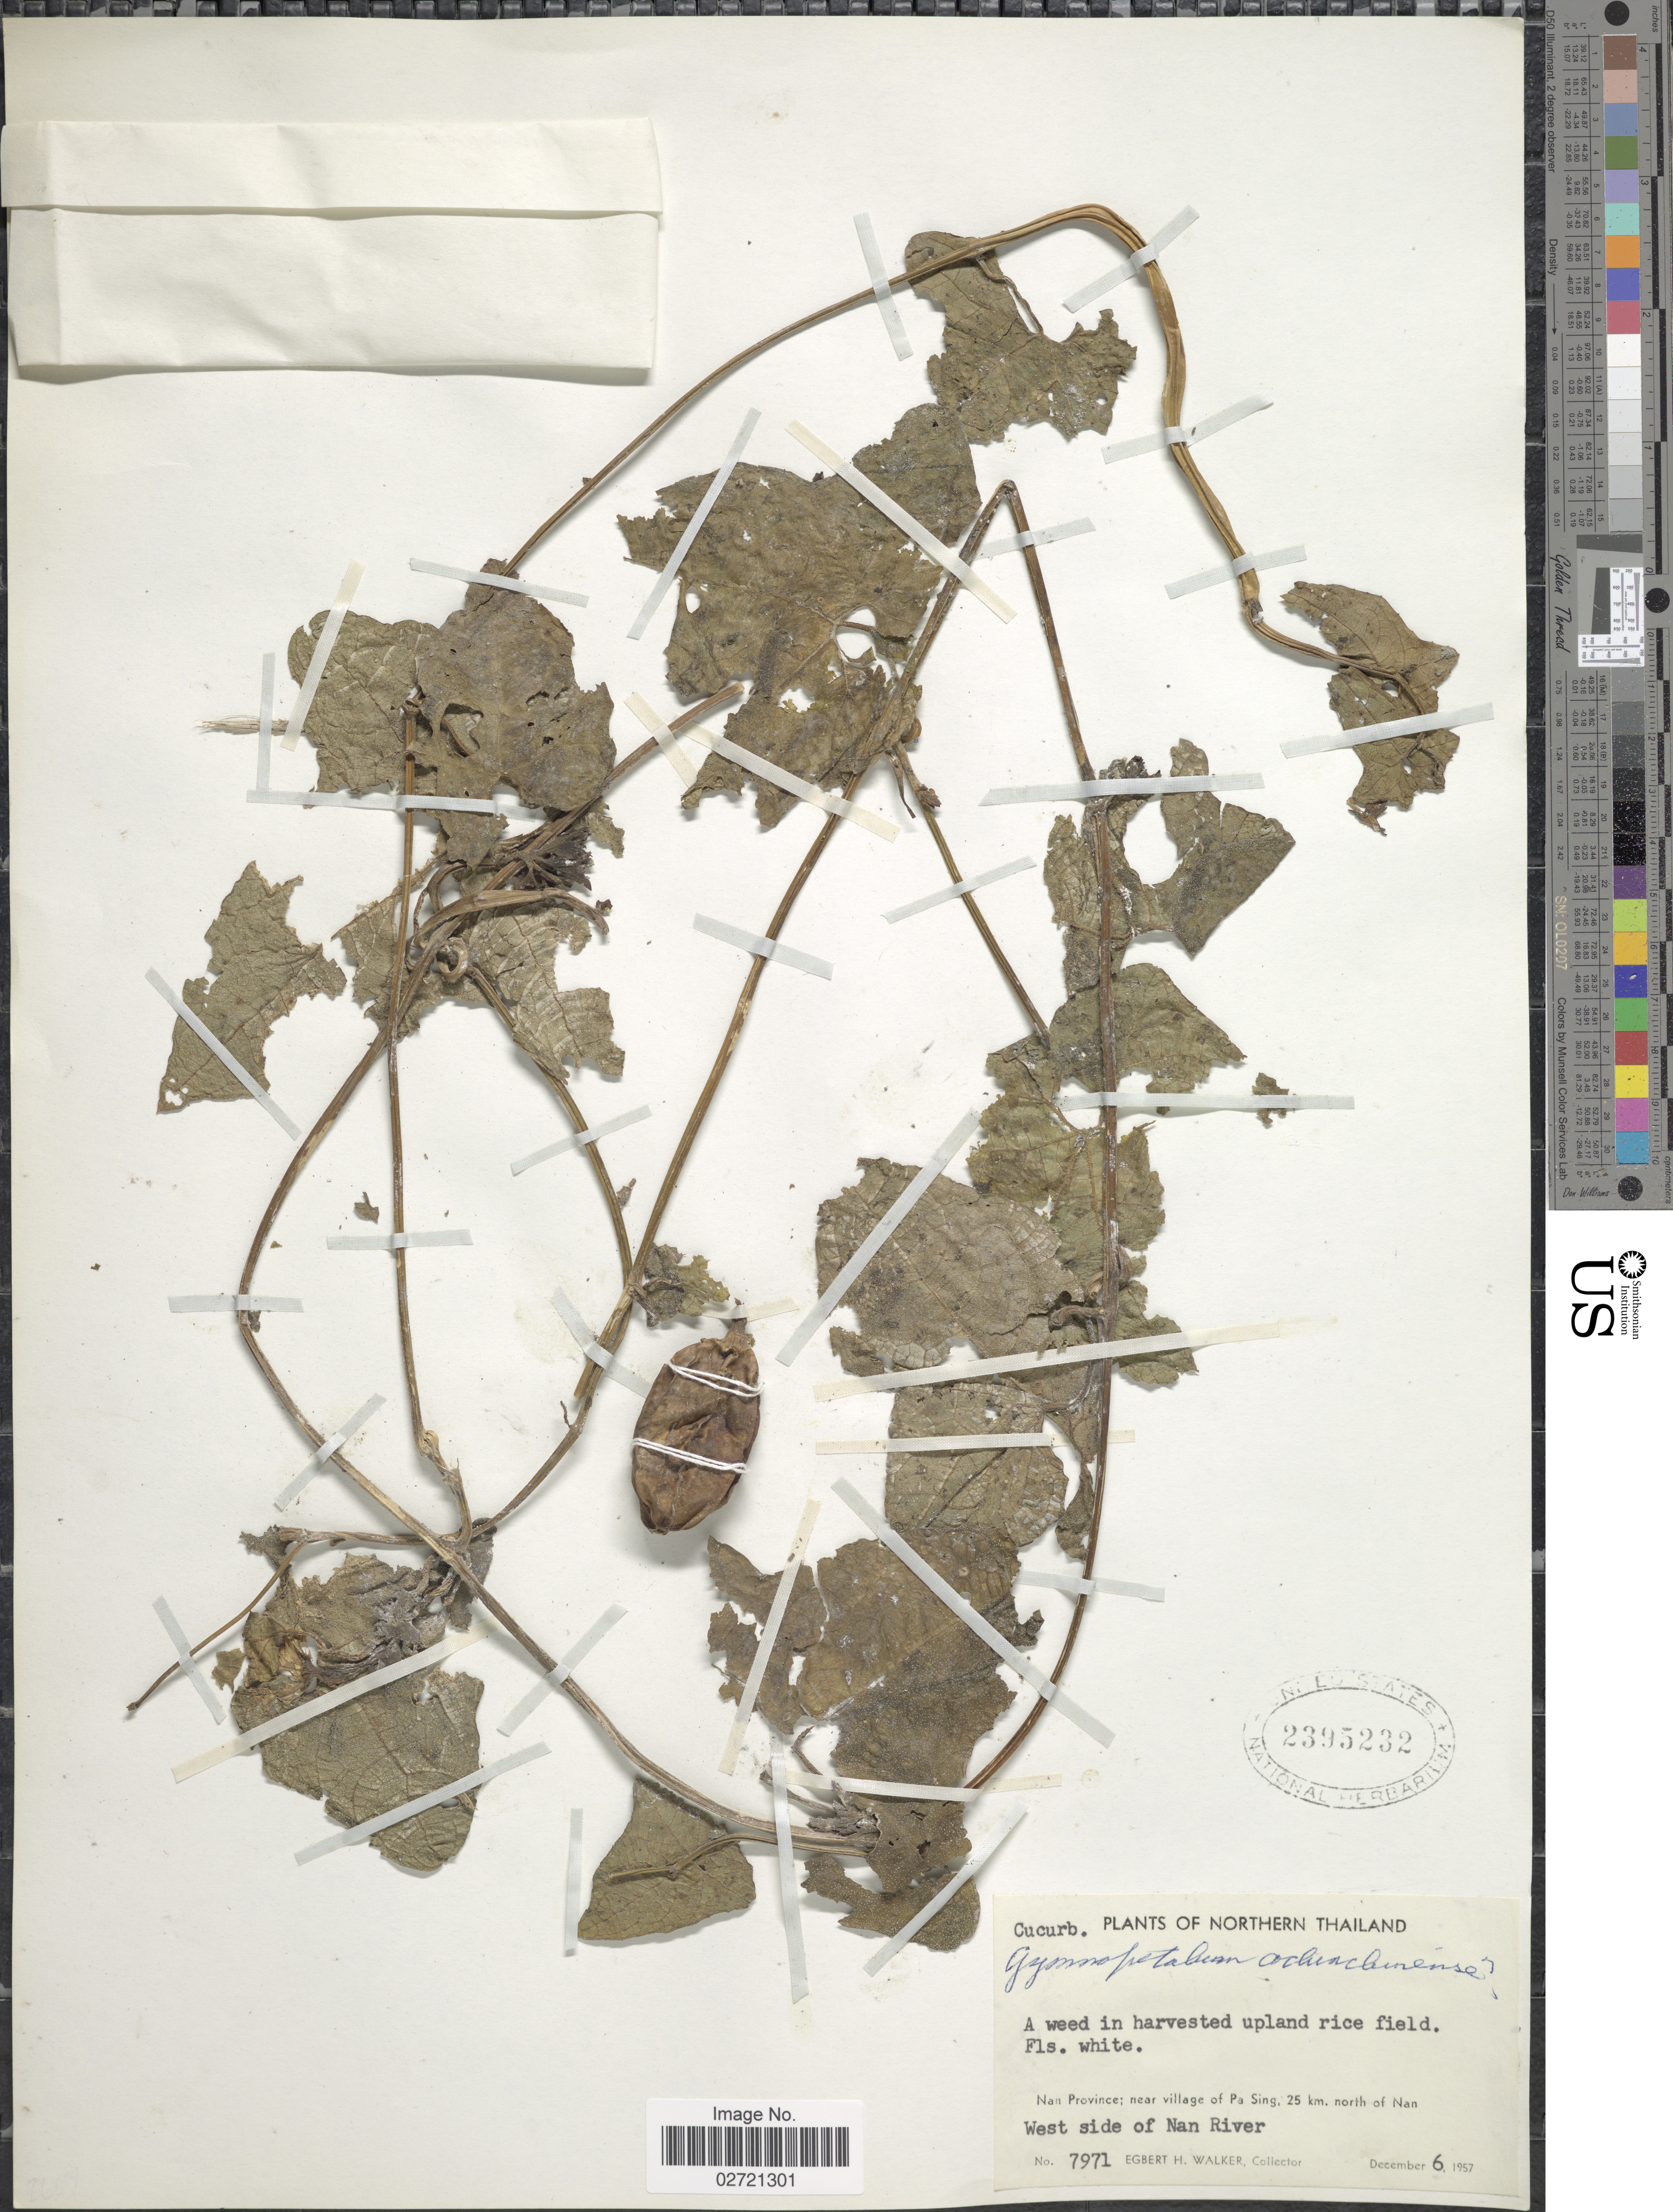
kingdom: Plantae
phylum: Tracheophyta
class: Magnoliopsida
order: Cucurbitales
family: Cucurbitaceae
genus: Trichosanthes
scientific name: Trichosanthes costata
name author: Blume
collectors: E. H. Walker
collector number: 7971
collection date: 1957-12-06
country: Thailand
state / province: Nan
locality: Northern Thailand, Nan Province: near village of Pa Sing, 25 km. north of Nan, West side of Nan River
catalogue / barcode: US 2395232